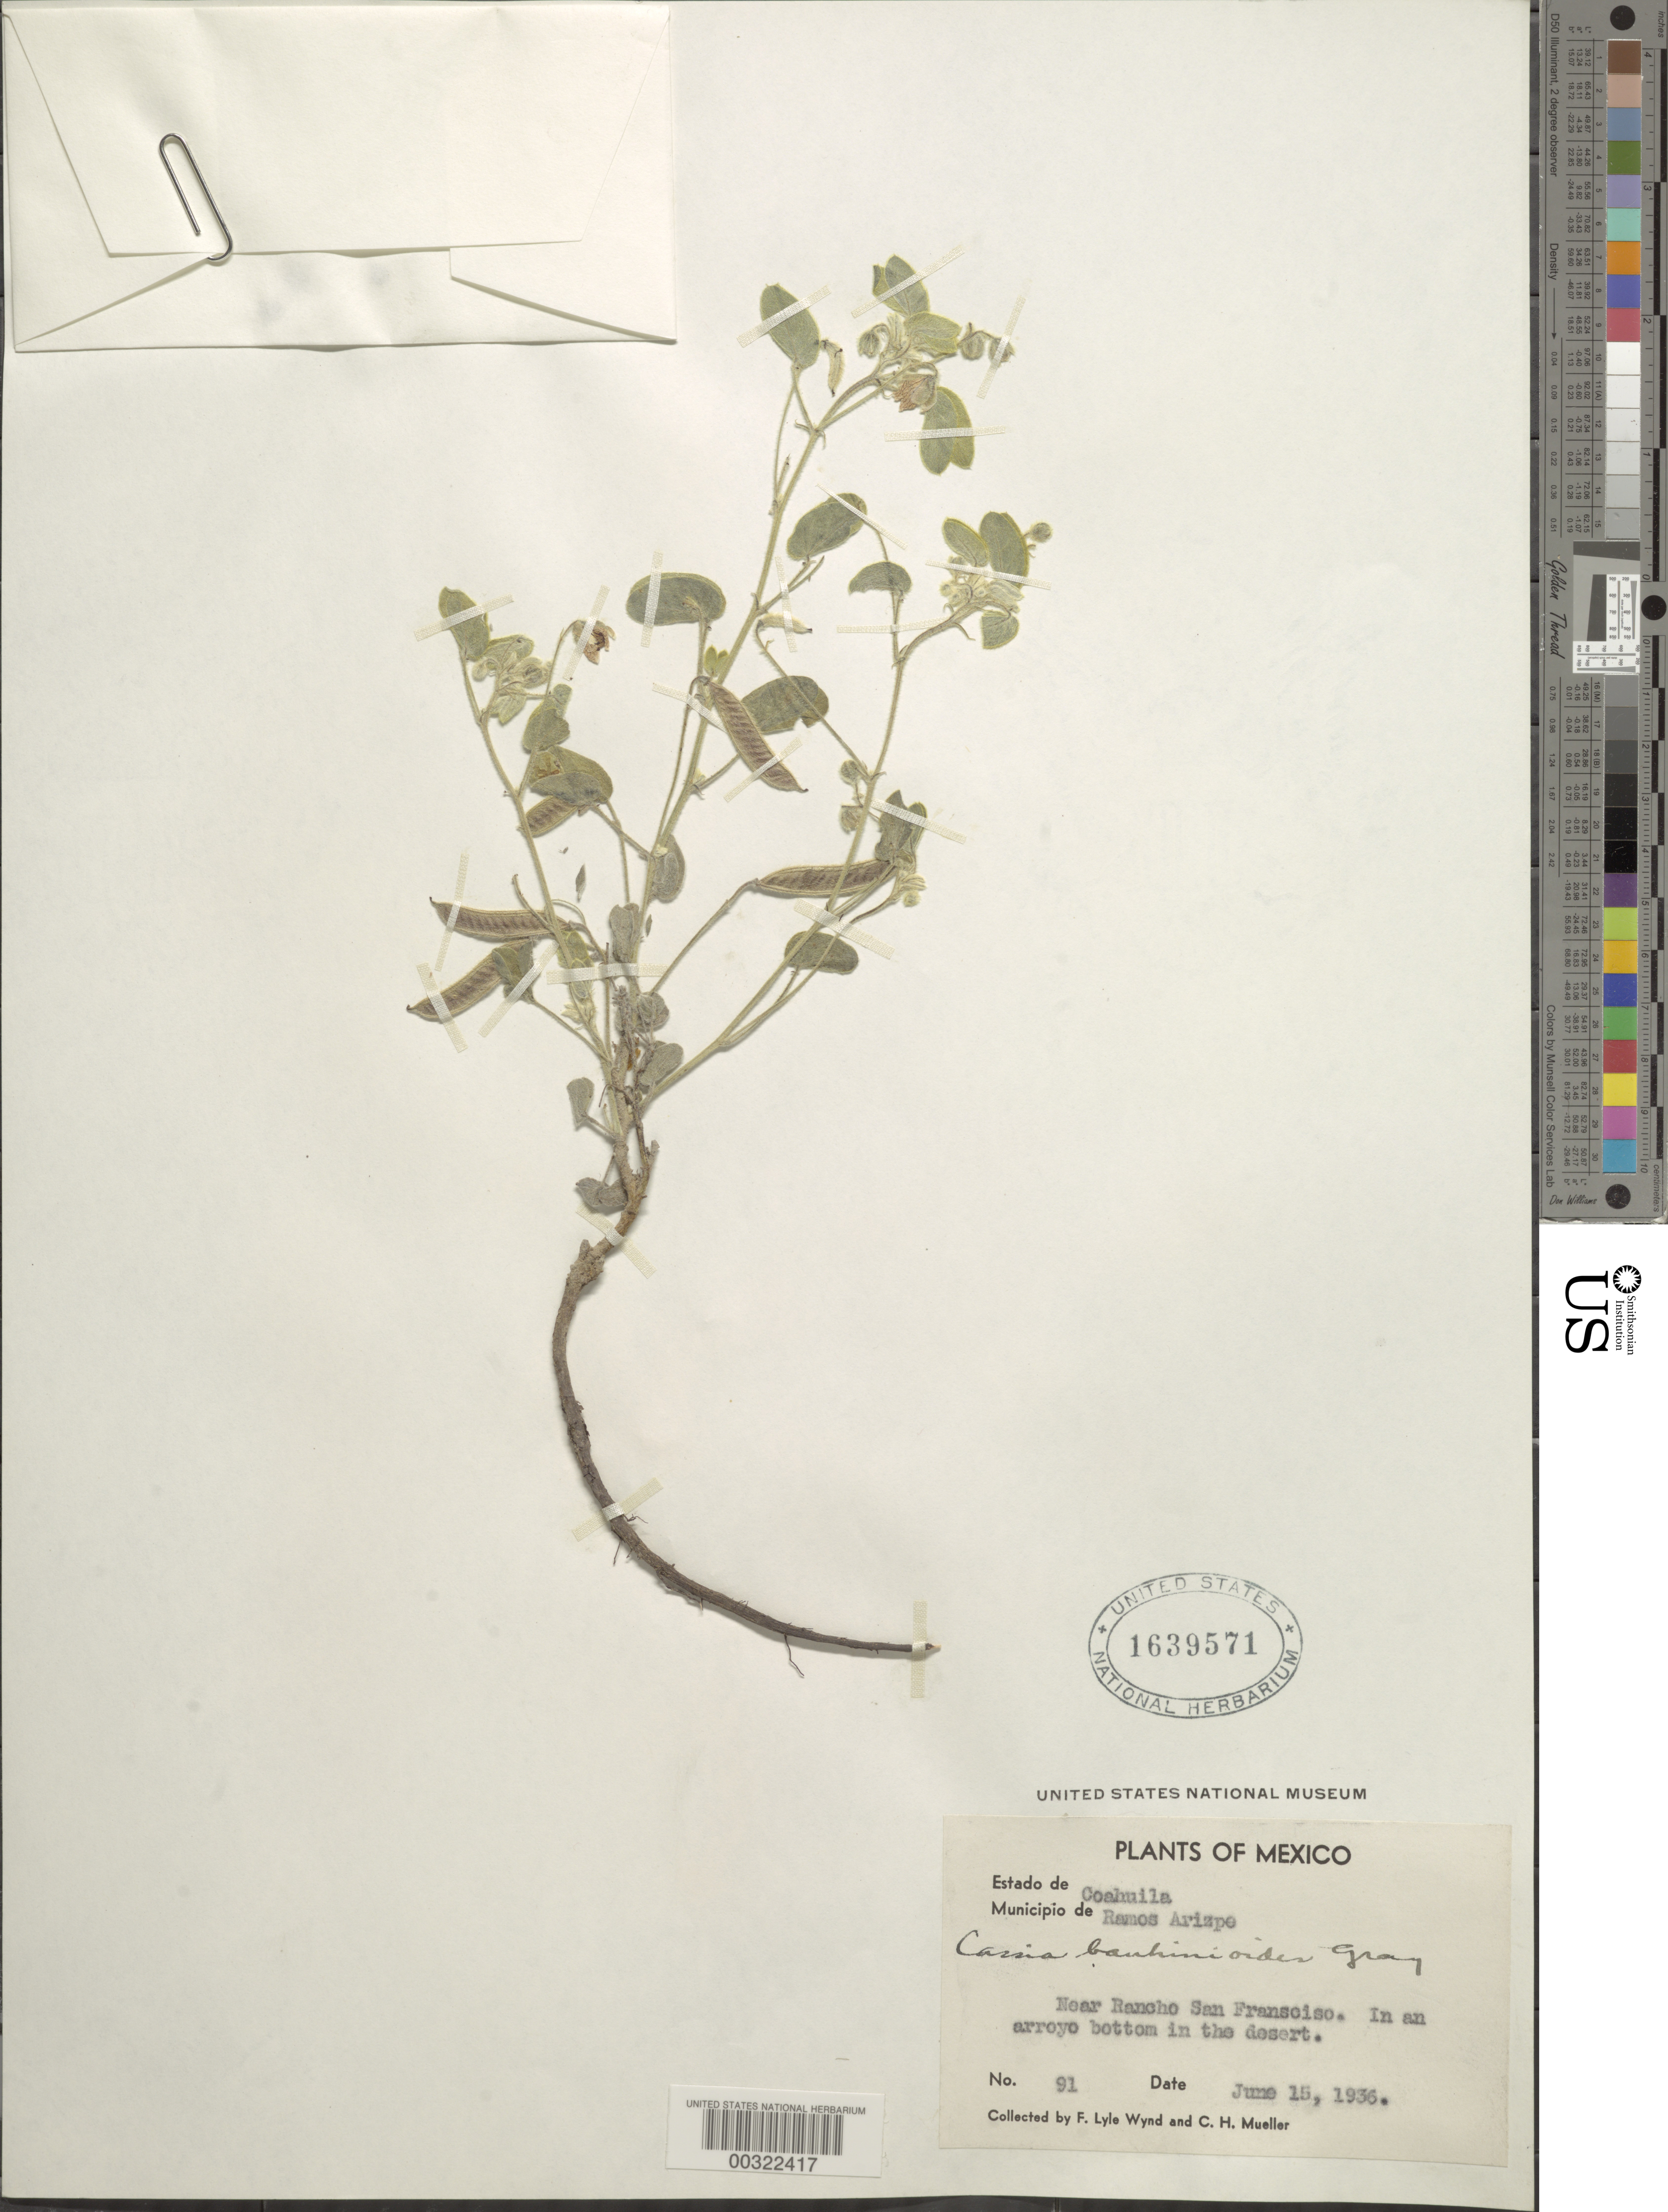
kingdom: Plantae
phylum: Tracheophyta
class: Magnoliopsida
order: Fabales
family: Fabaceae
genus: Senna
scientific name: Senna bauhinioides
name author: (A. Gray) H.S. Irwin & Barneby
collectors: F. L. Wynd & C. H. Muller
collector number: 91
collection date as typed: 15 Jun 1936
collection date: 1936-06-15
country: Mexico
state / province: Coahuila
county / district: Ramos Arizpe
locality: Near Rancho San Francisco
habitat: In an arroyo bottom in the desert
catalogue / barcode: US 1639571